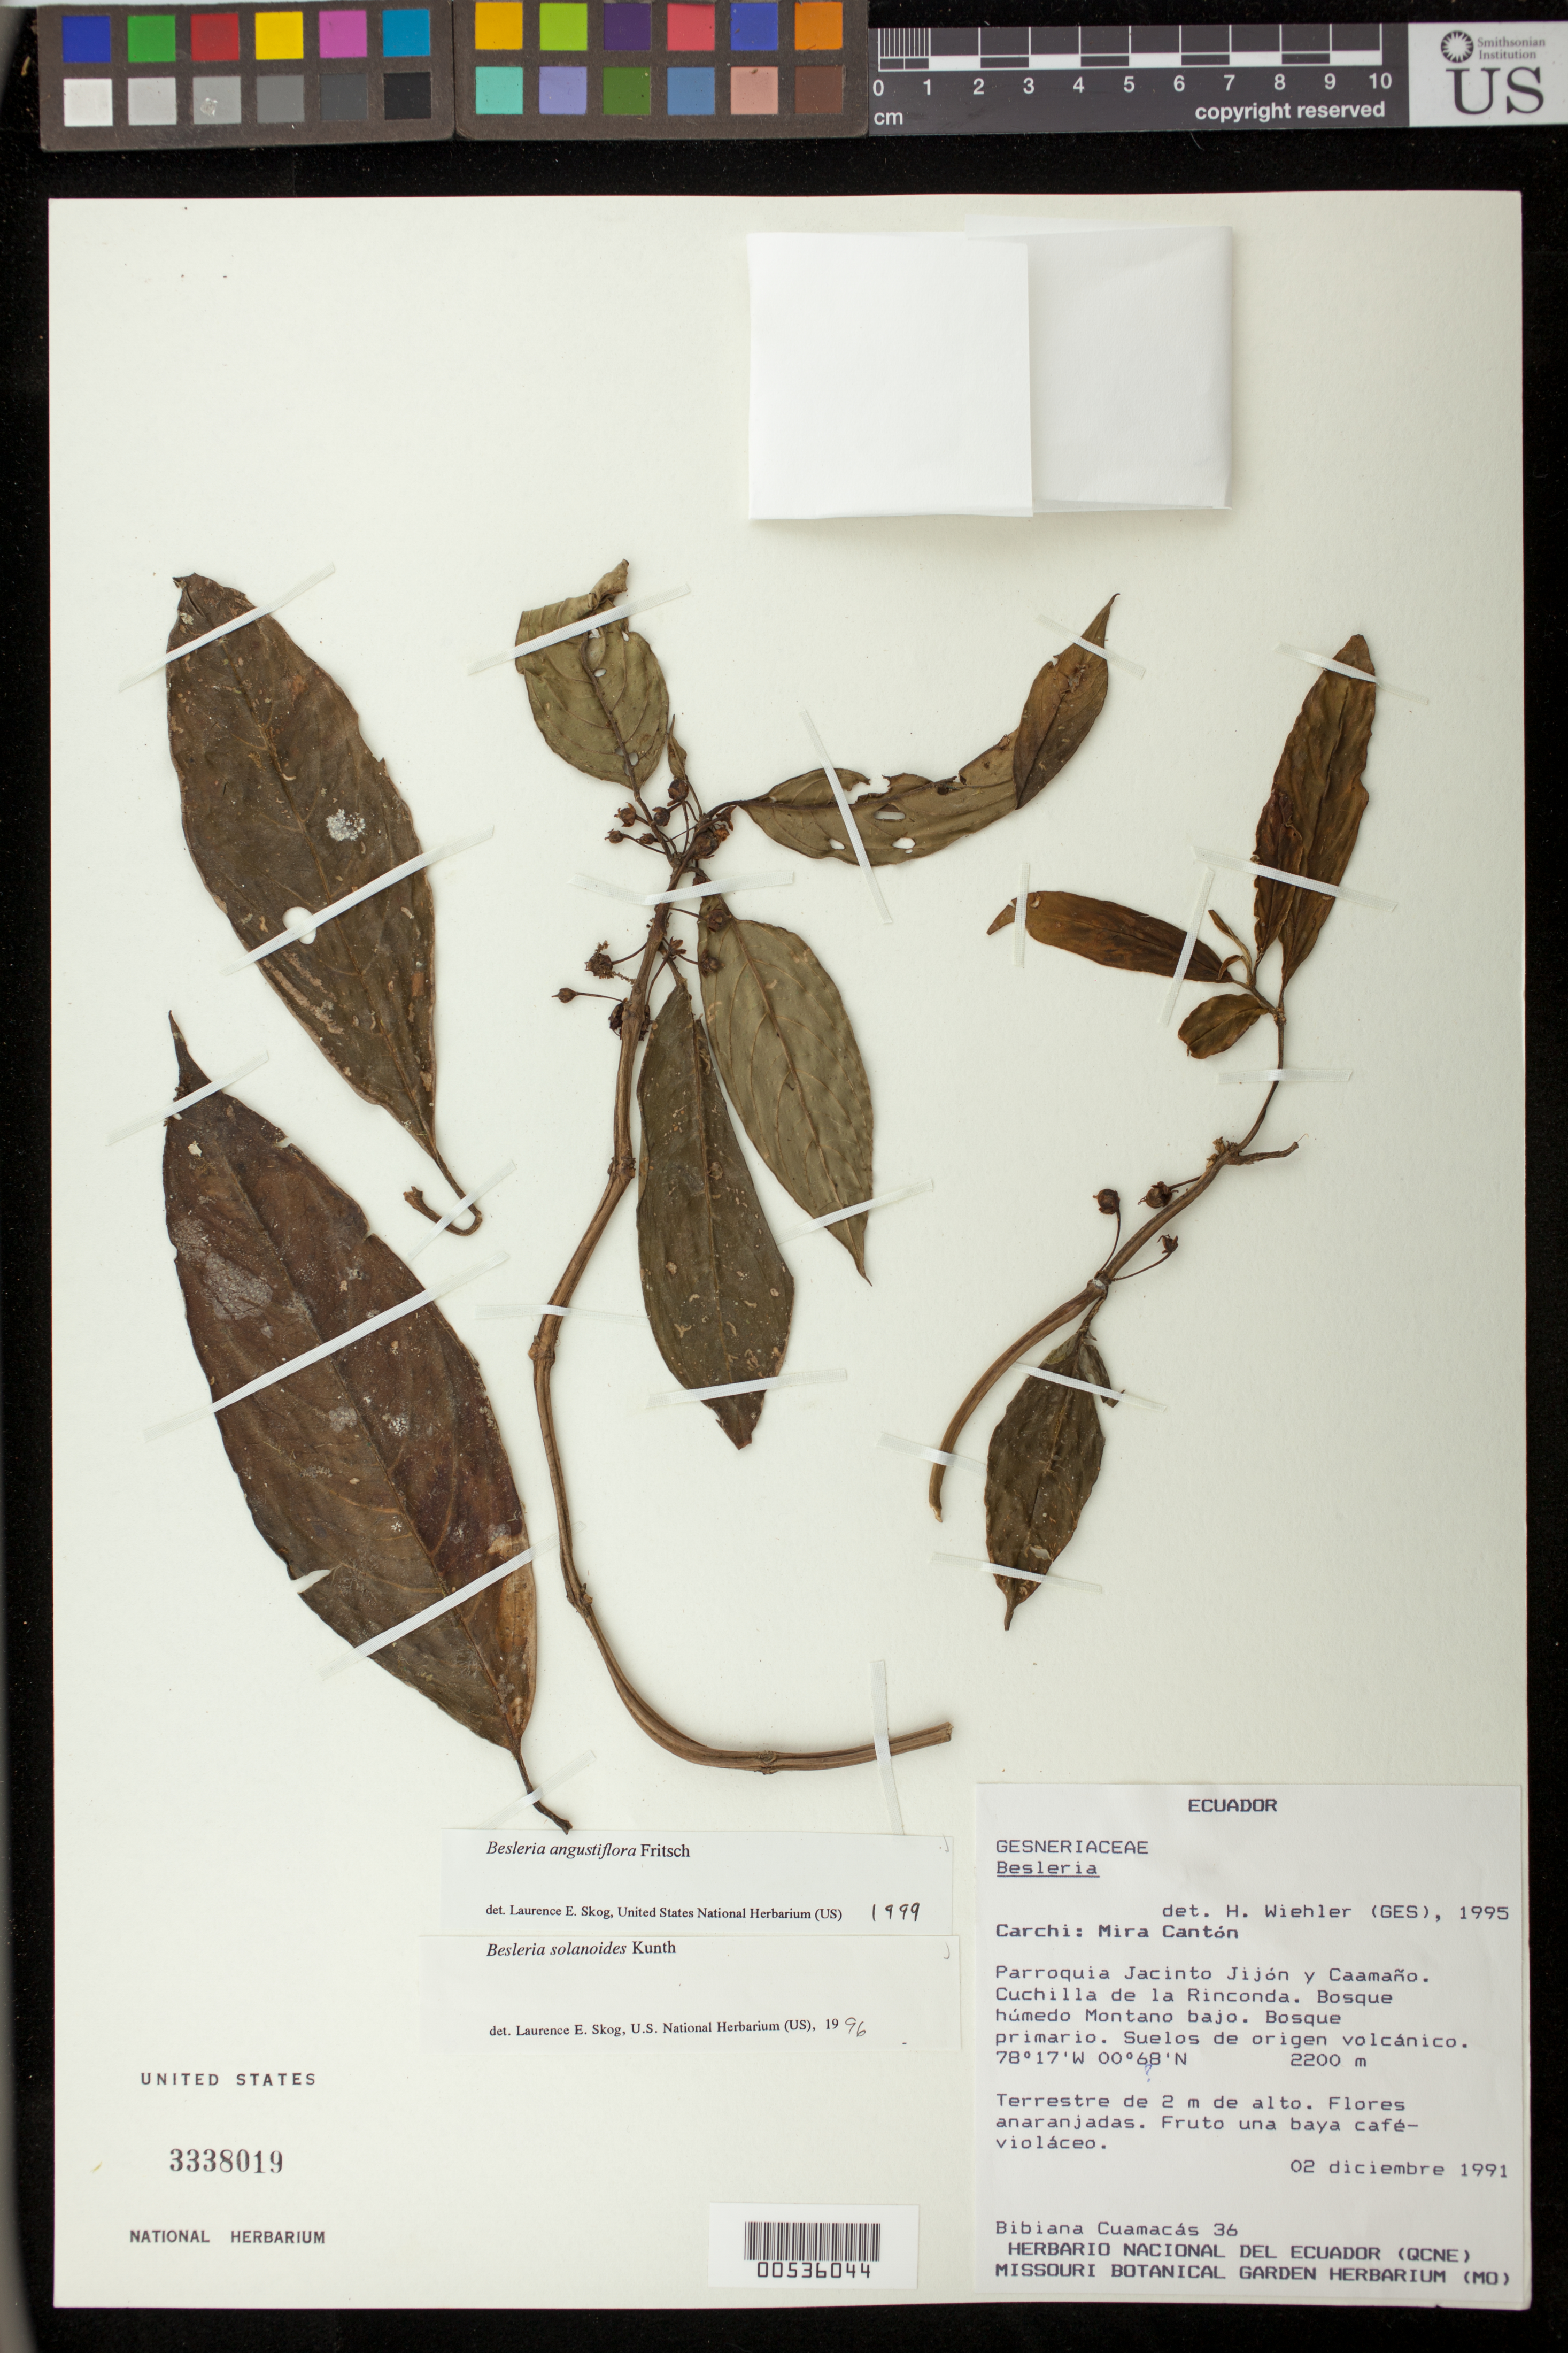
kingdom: Plantae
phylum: Tracheophyta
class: Magnoliopsida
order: Lamiales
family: Gesneriaceae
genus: Besleria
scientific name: Besleria angustiflora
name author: Fritsch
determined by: Clark, J. L., (SEL), The Marie Selby Botanical Garden (UNITED STATES)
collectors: B. Cuamacas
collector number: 36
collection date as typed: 02 Dec 1991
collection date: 1991-12-02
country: Ecuador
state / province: Carchi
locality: Mira Cantón; Parroquia Jacinto Jijón Caamaño, Cuchilla de la Rinconda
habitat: Bosque húmedo montano bajo; bosque primario, suelos de origen volcánico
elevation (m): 2200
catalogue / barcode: US 3338019